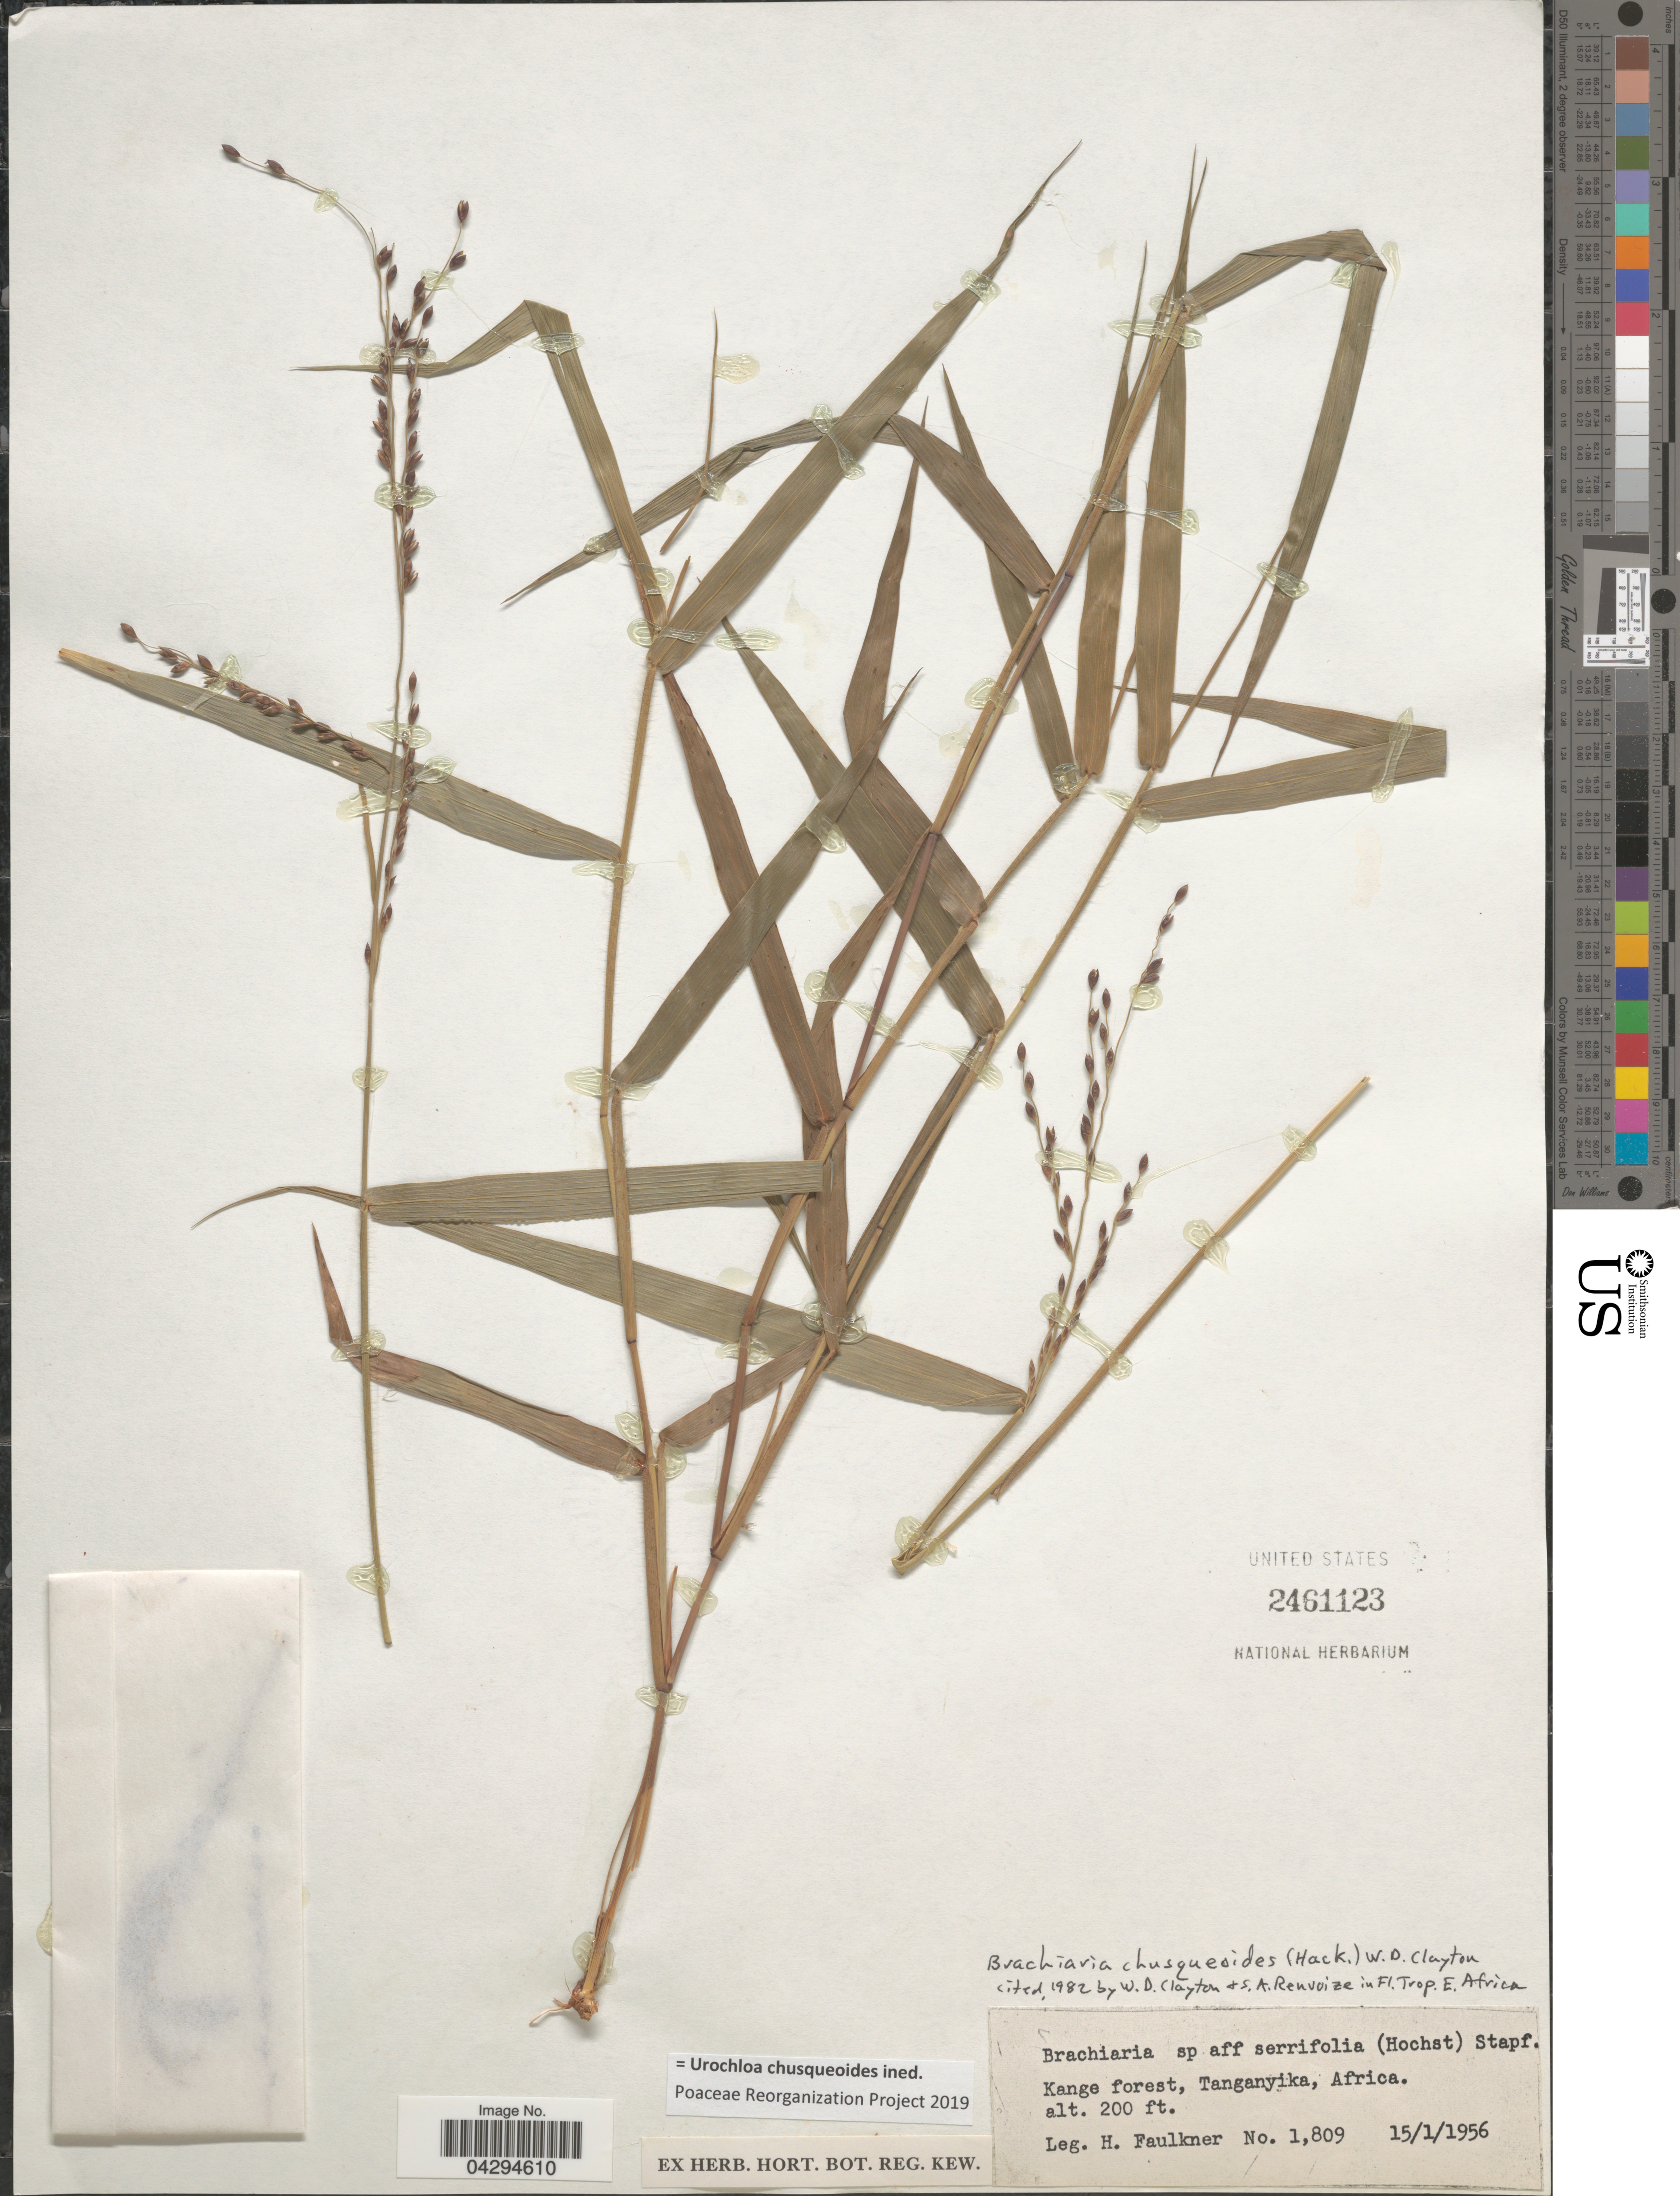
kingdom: Plantae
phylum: Tracheophyta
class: Liliopsida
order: Poales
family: Poaceae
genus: Urochloa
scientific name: Urochloa chusqueoides ined.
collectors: H. Faulkner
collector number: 1809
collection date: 1956-01-15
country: Tanzania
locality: Kange forest, Tanganyika.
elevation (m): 61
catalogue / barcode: US 2461123